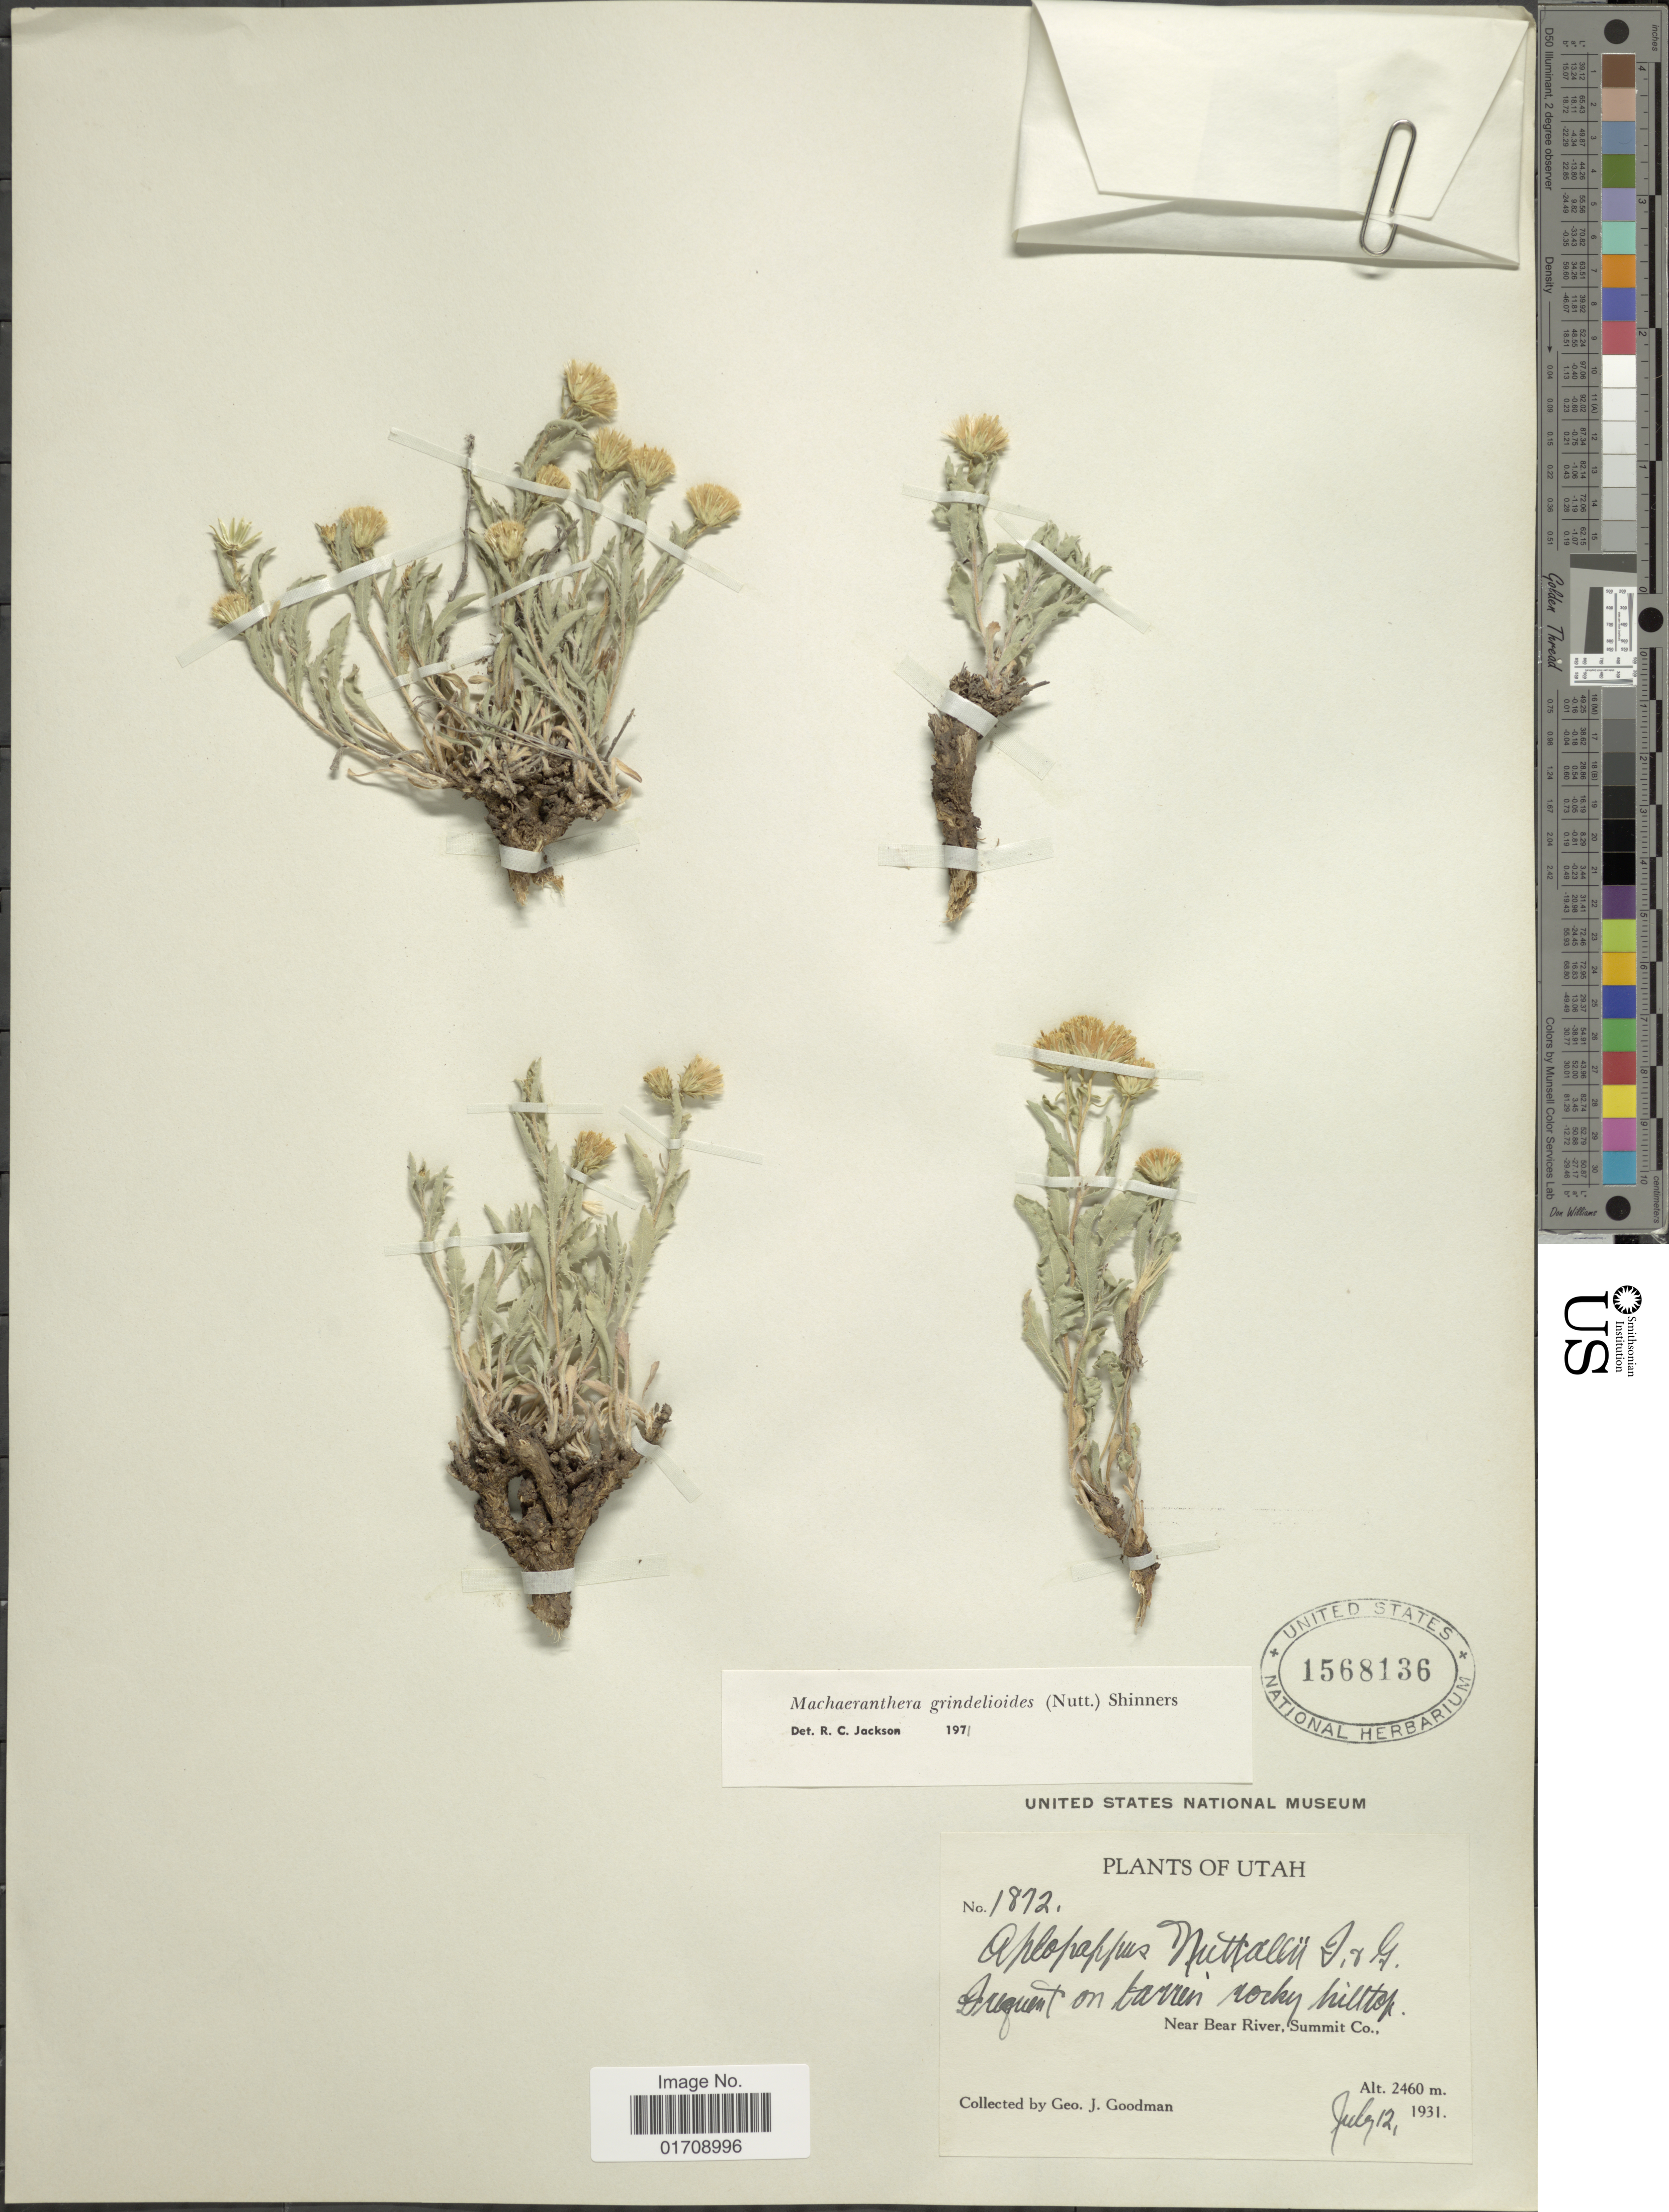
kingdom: Plantae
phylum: Tracheophyta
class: Magnoliopsida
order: Asterales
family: Asteraceae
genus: Machaeranthera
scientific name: Machaeranthera grindelioides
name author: (Nutt.) Shinners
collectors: G. J. Goodman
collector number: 1872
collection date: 1931-07-12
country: United States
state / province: Utah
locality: Near Bear River, Summit Co.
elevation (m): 2460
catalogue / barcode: US 1568136